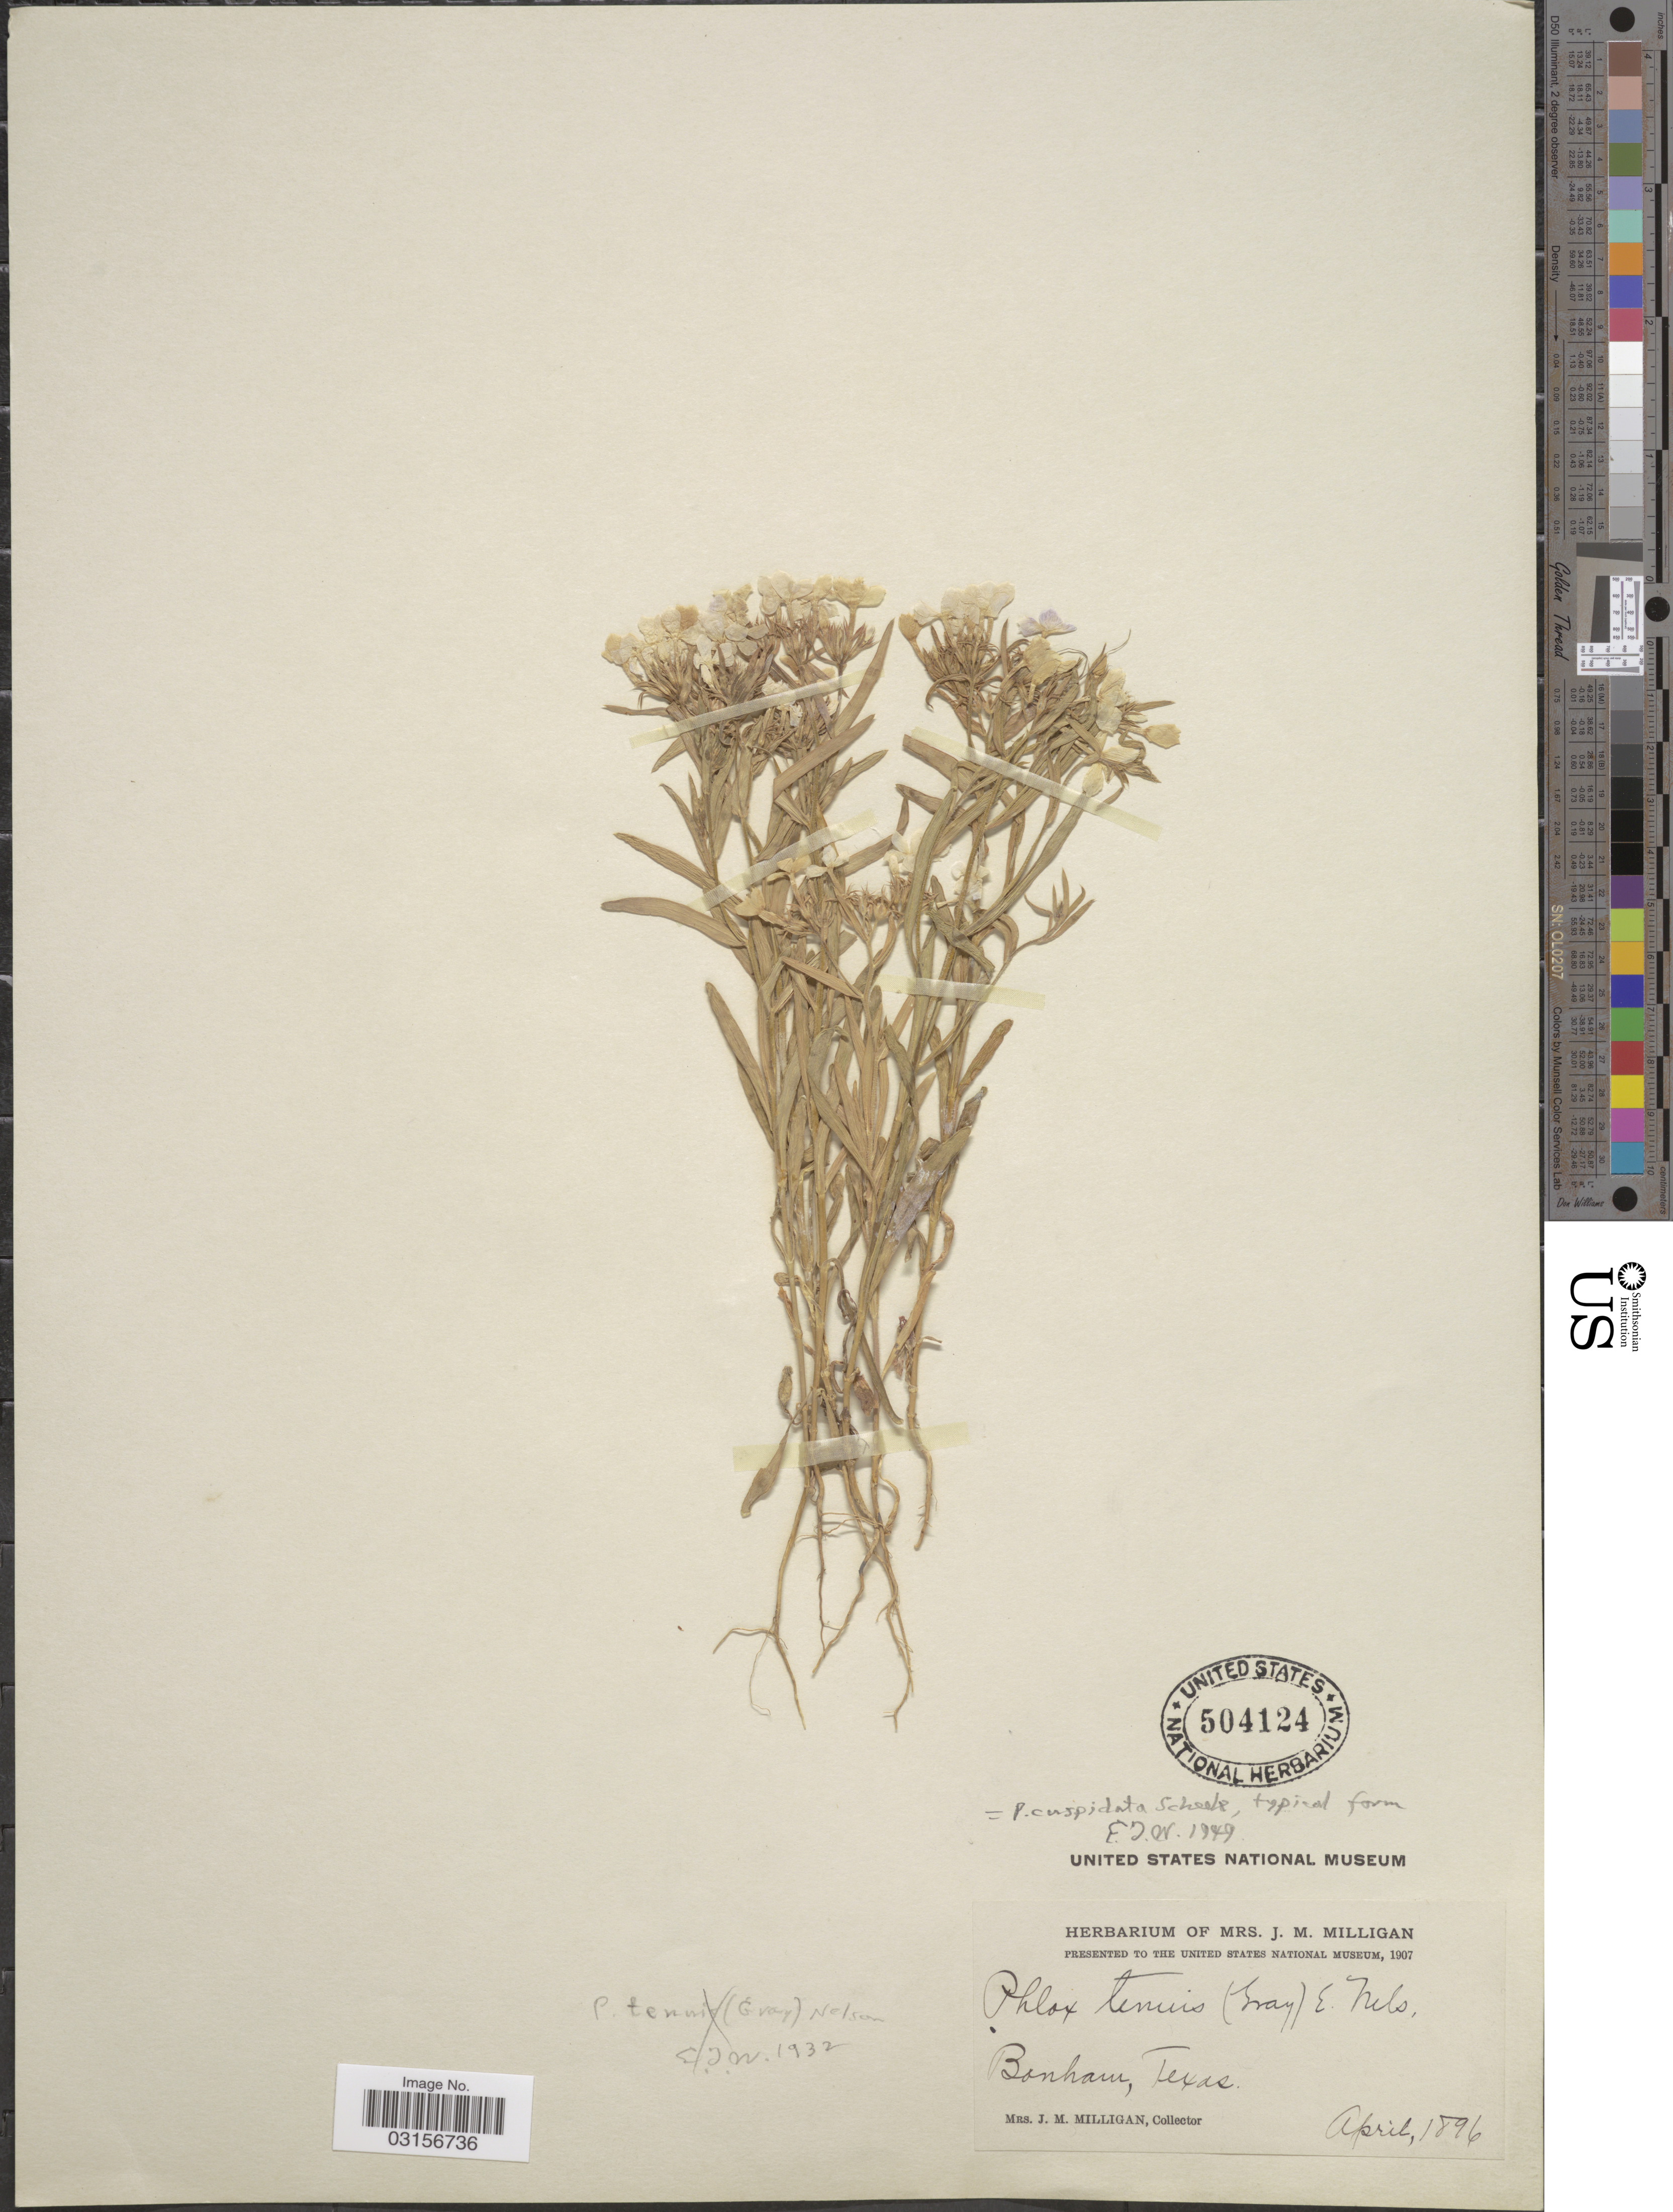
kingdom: Plantae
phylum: Tracheophyta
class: Magnoliopsida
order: Ericales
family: Polemoniaceae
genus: Phlox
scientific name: Phlox cuspidata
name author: Scheele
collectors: J. Milligan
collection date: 1896-04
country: United States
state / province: Texas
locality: Bonham, Texas.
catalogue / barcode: US 504124